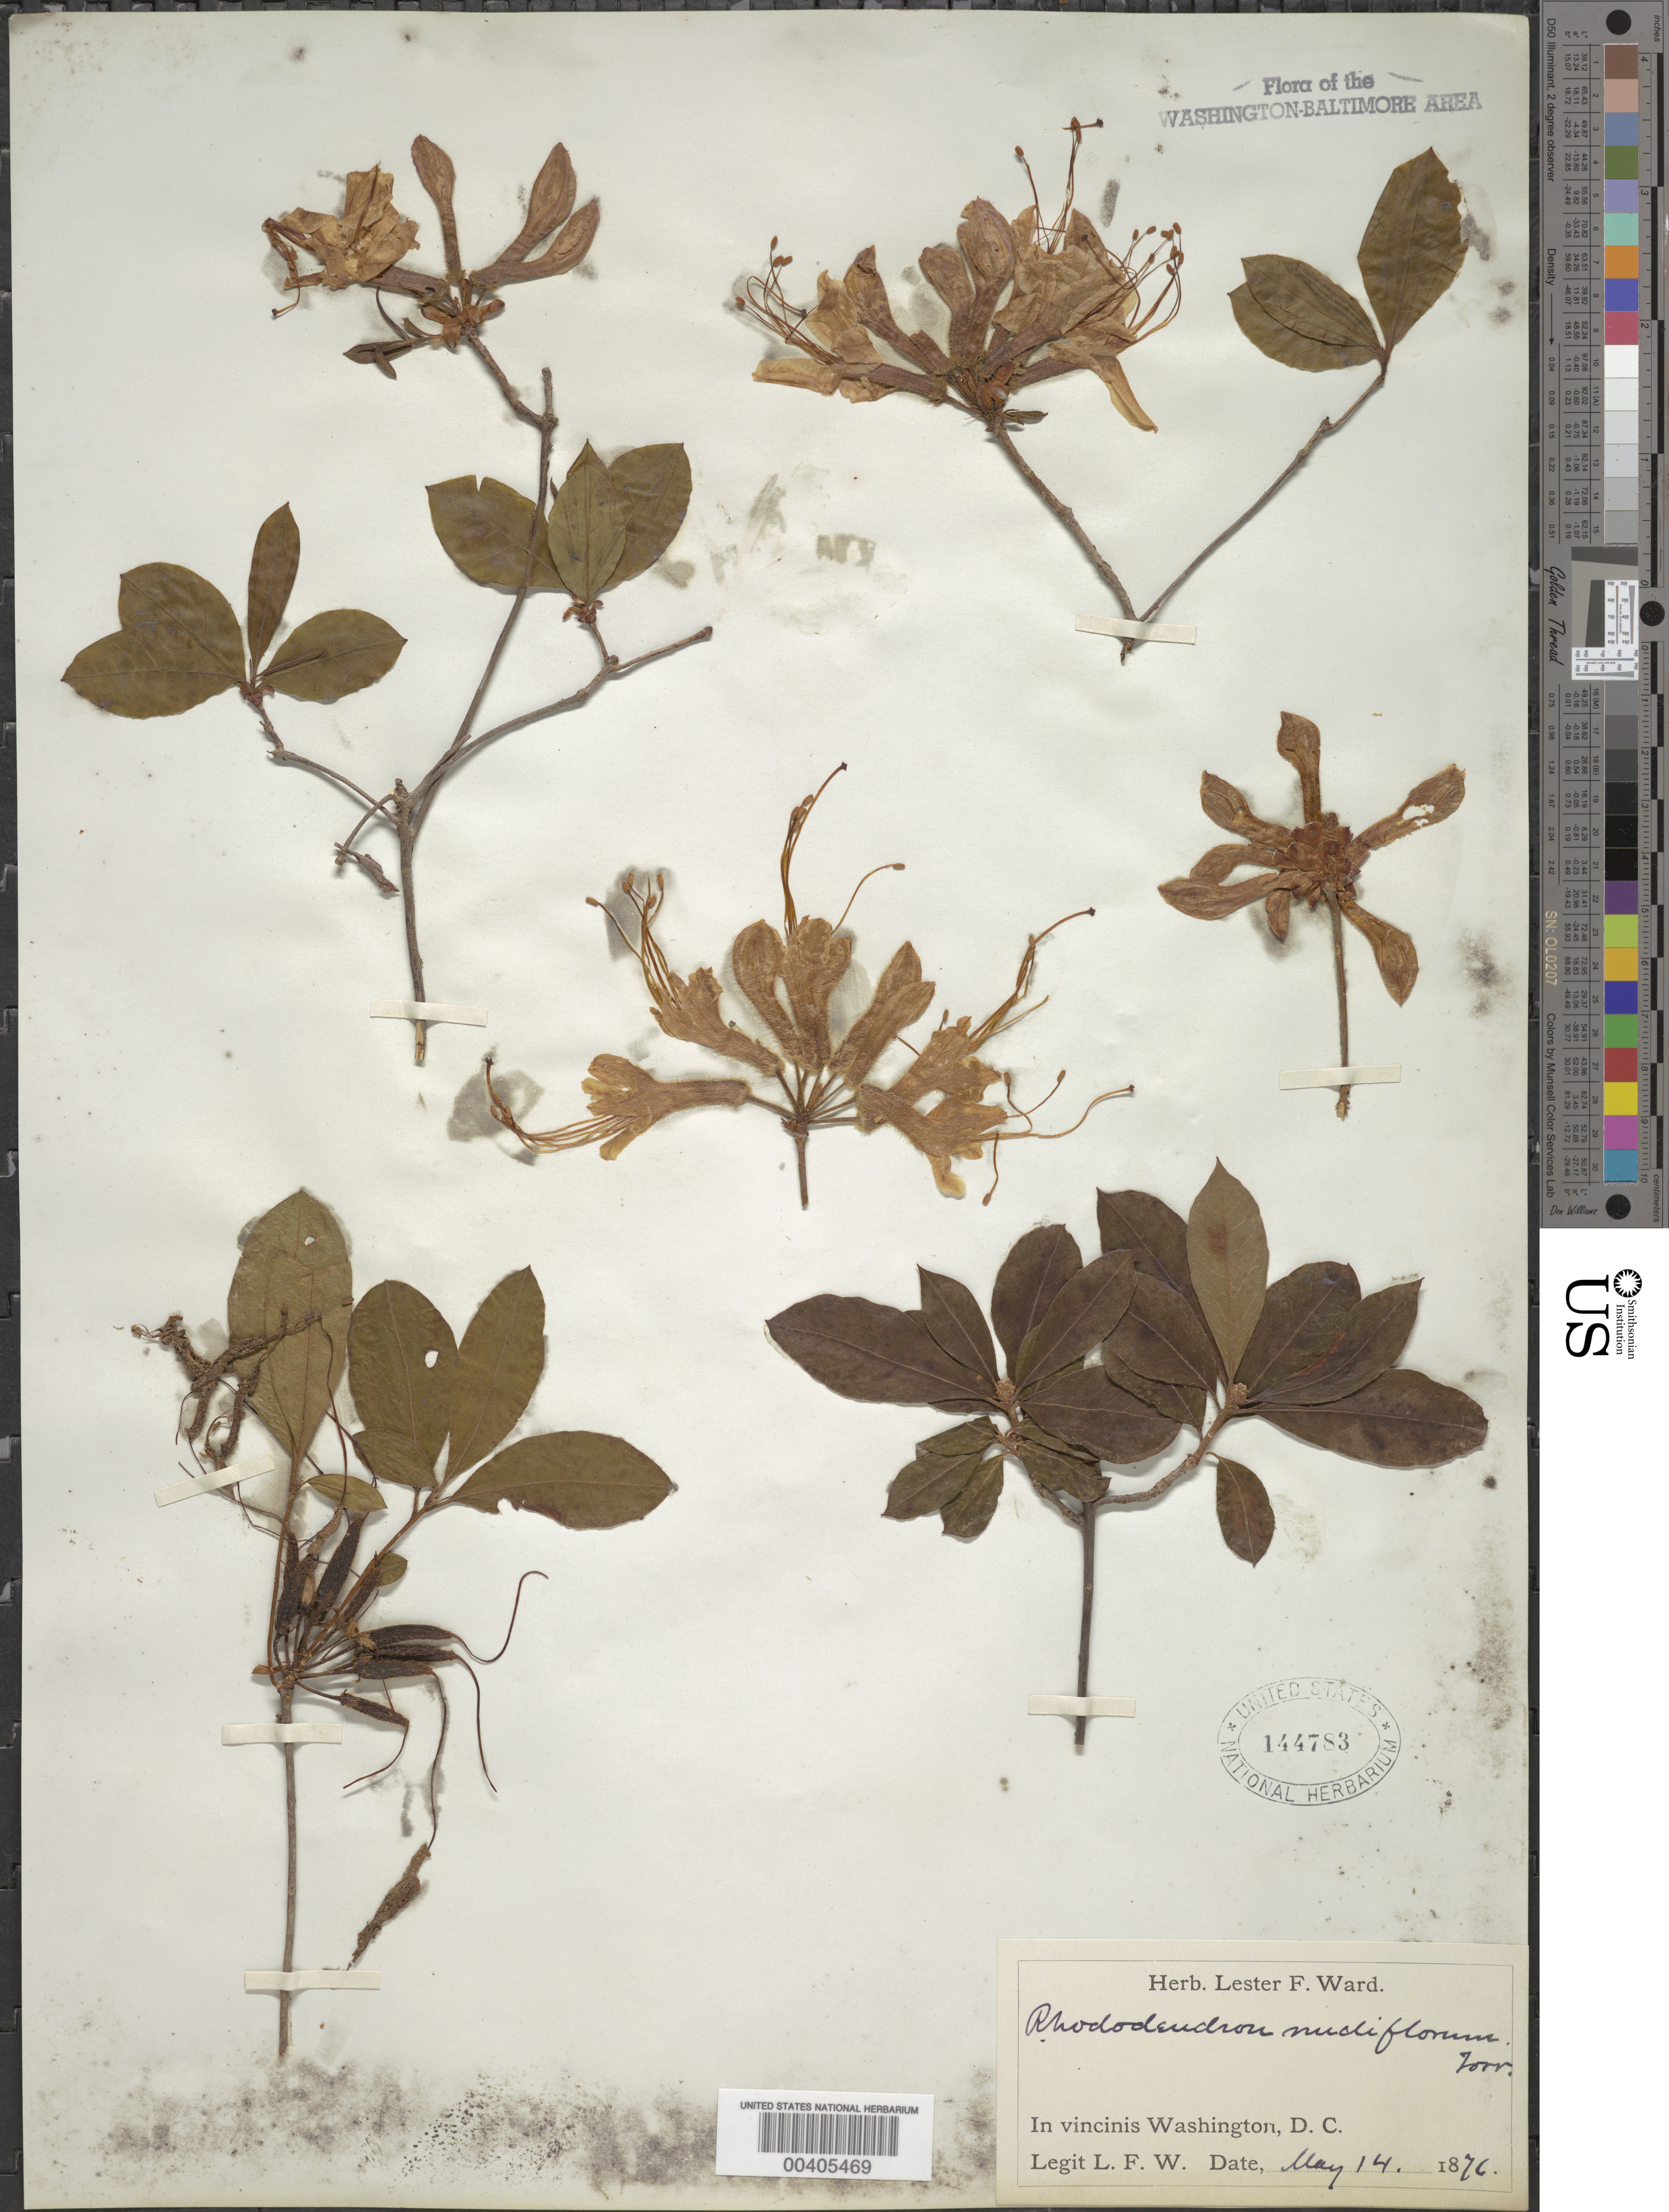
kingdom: Plantae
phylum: Tracheophyta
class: Magnoliopsida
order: Ericales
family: Ericaceae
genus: Rhododendron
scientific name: Rhododendron periclymenoides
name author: (Michx.) Shinners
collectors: L. F. Ward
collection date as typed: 14 May 1876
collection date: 1876-05-14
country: United States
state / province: District of Columbia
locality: Washington DC Area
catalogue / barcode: US 144783